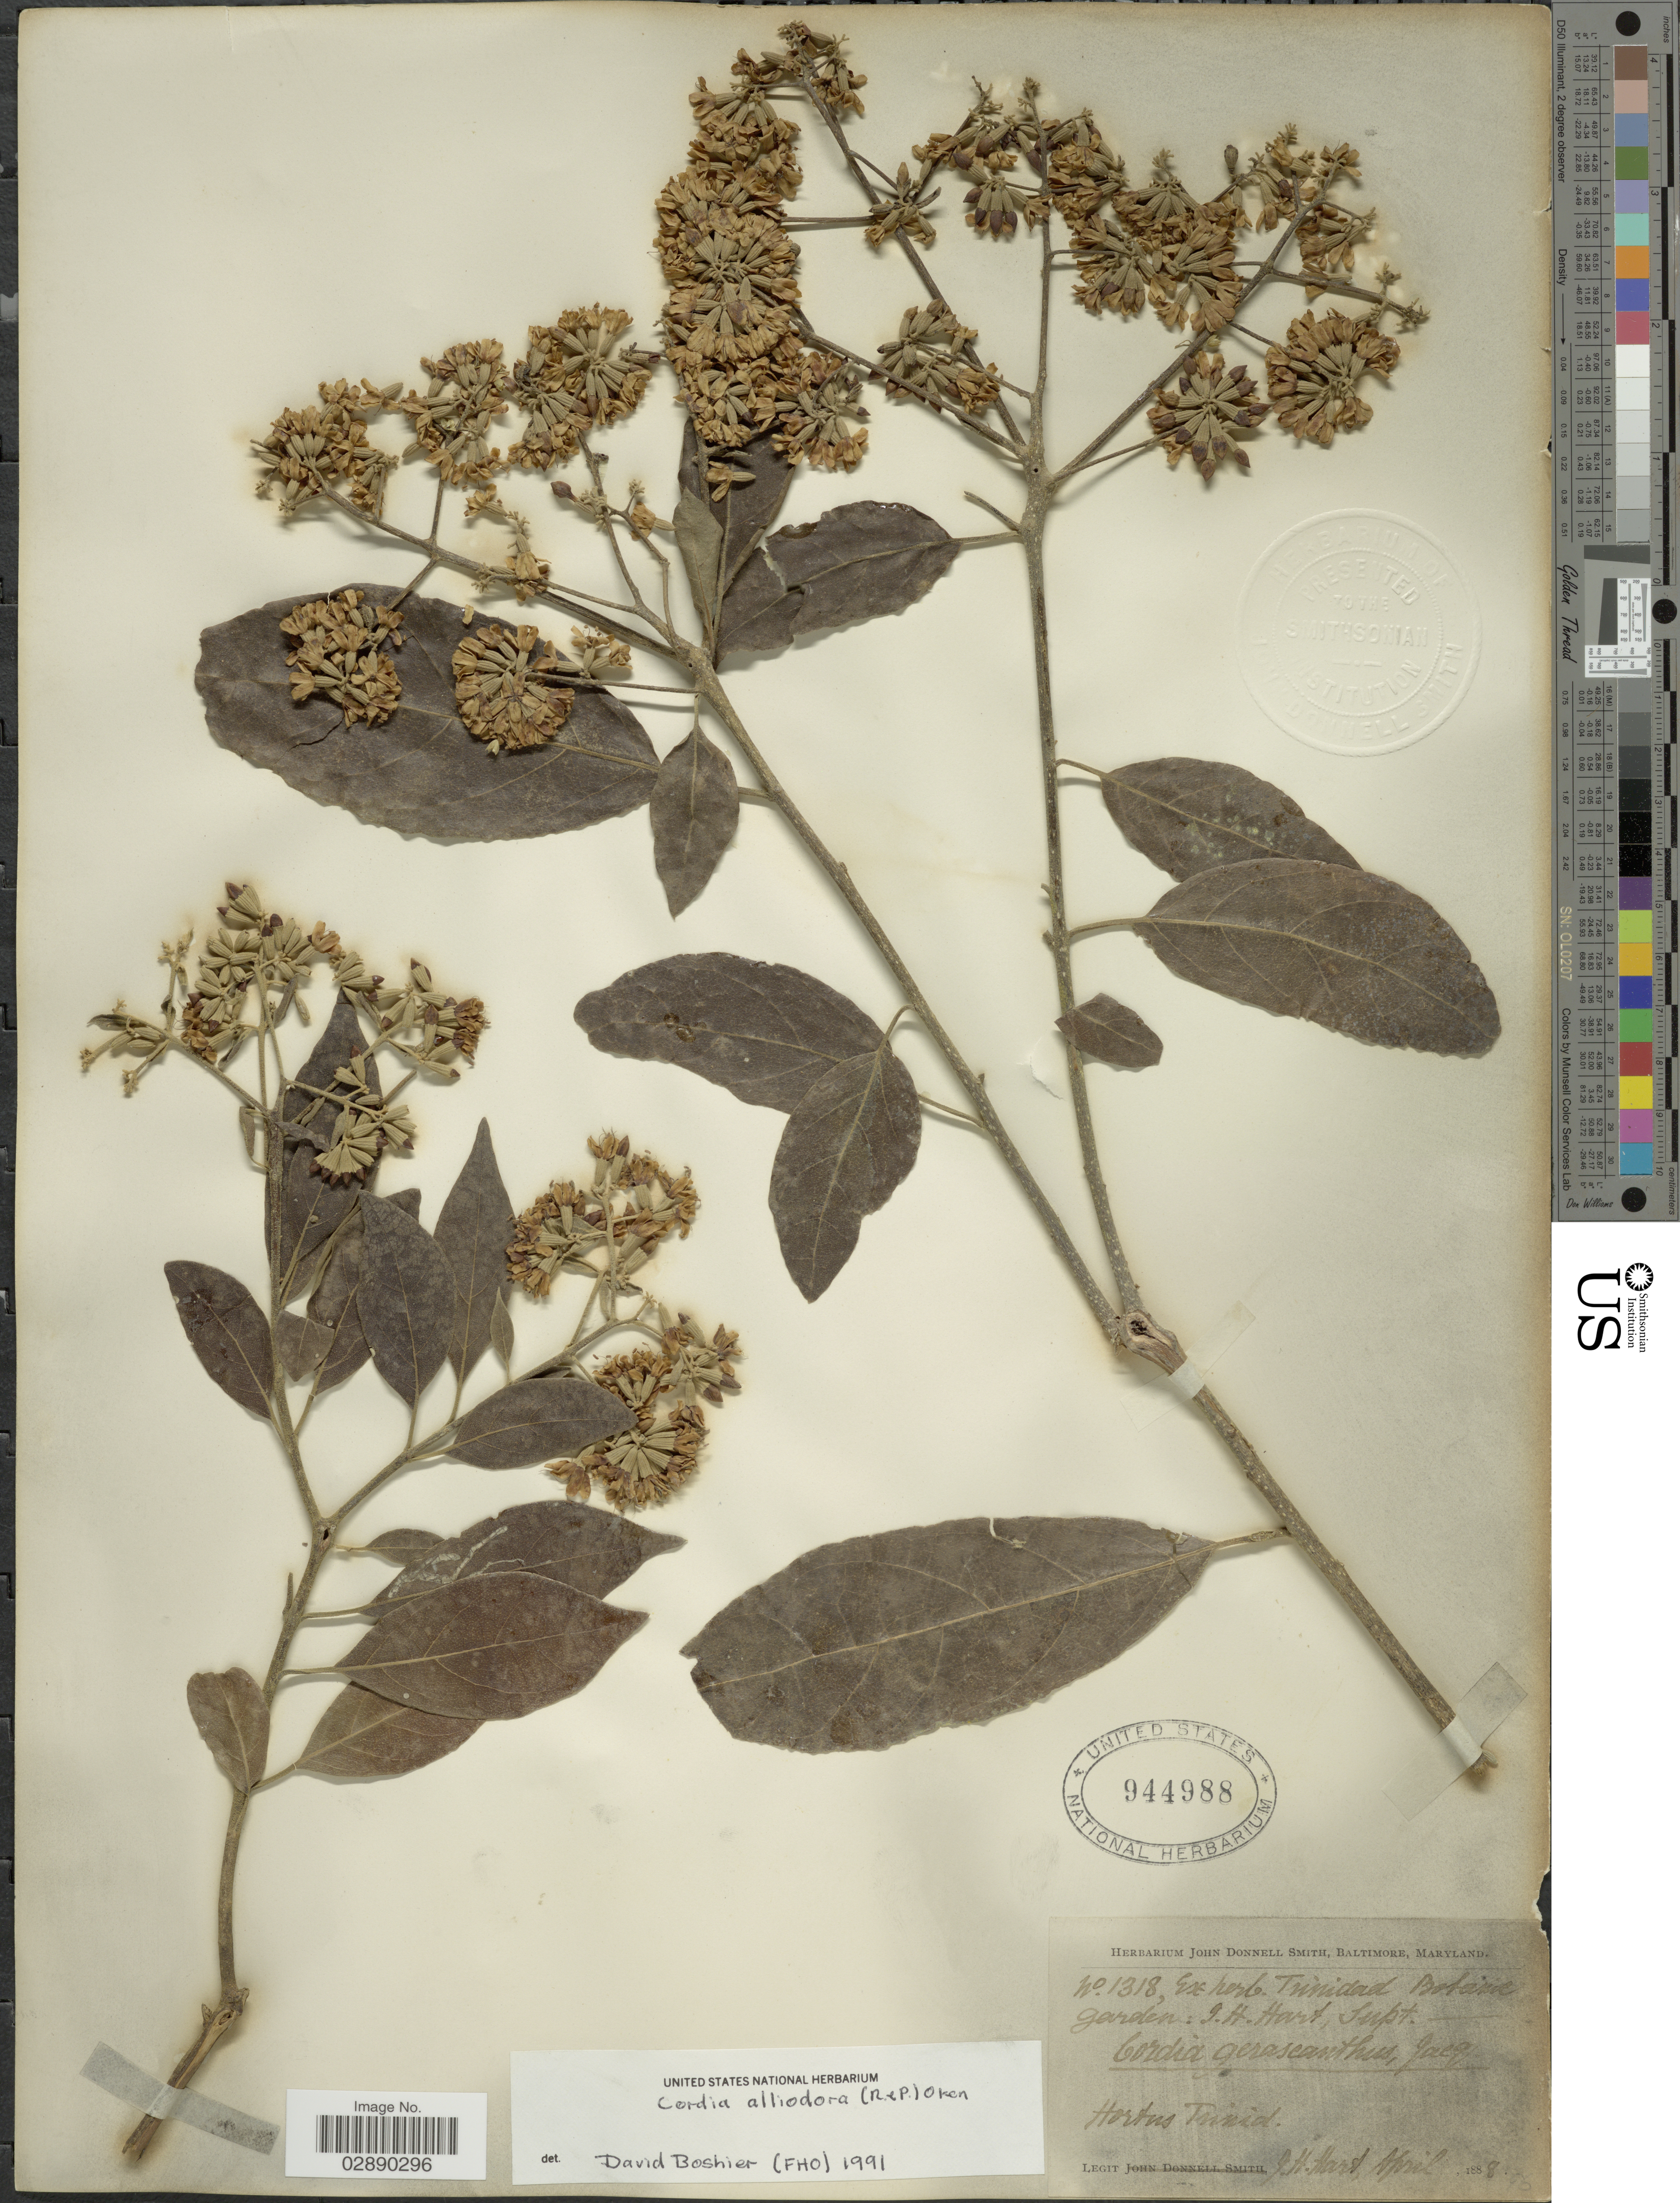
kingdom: Plantae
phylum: Tracheophyta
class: Magnoliopsida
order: Boraginales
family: Cordiaceae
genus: Cordia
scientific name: Cordia alliodora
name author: (Ruiz & Pav.) Oken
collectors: J. H. Hart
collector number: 1318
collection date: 1888-04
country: Trinidad and Tobago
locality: Hortus Trinid.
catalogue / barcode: US 944988